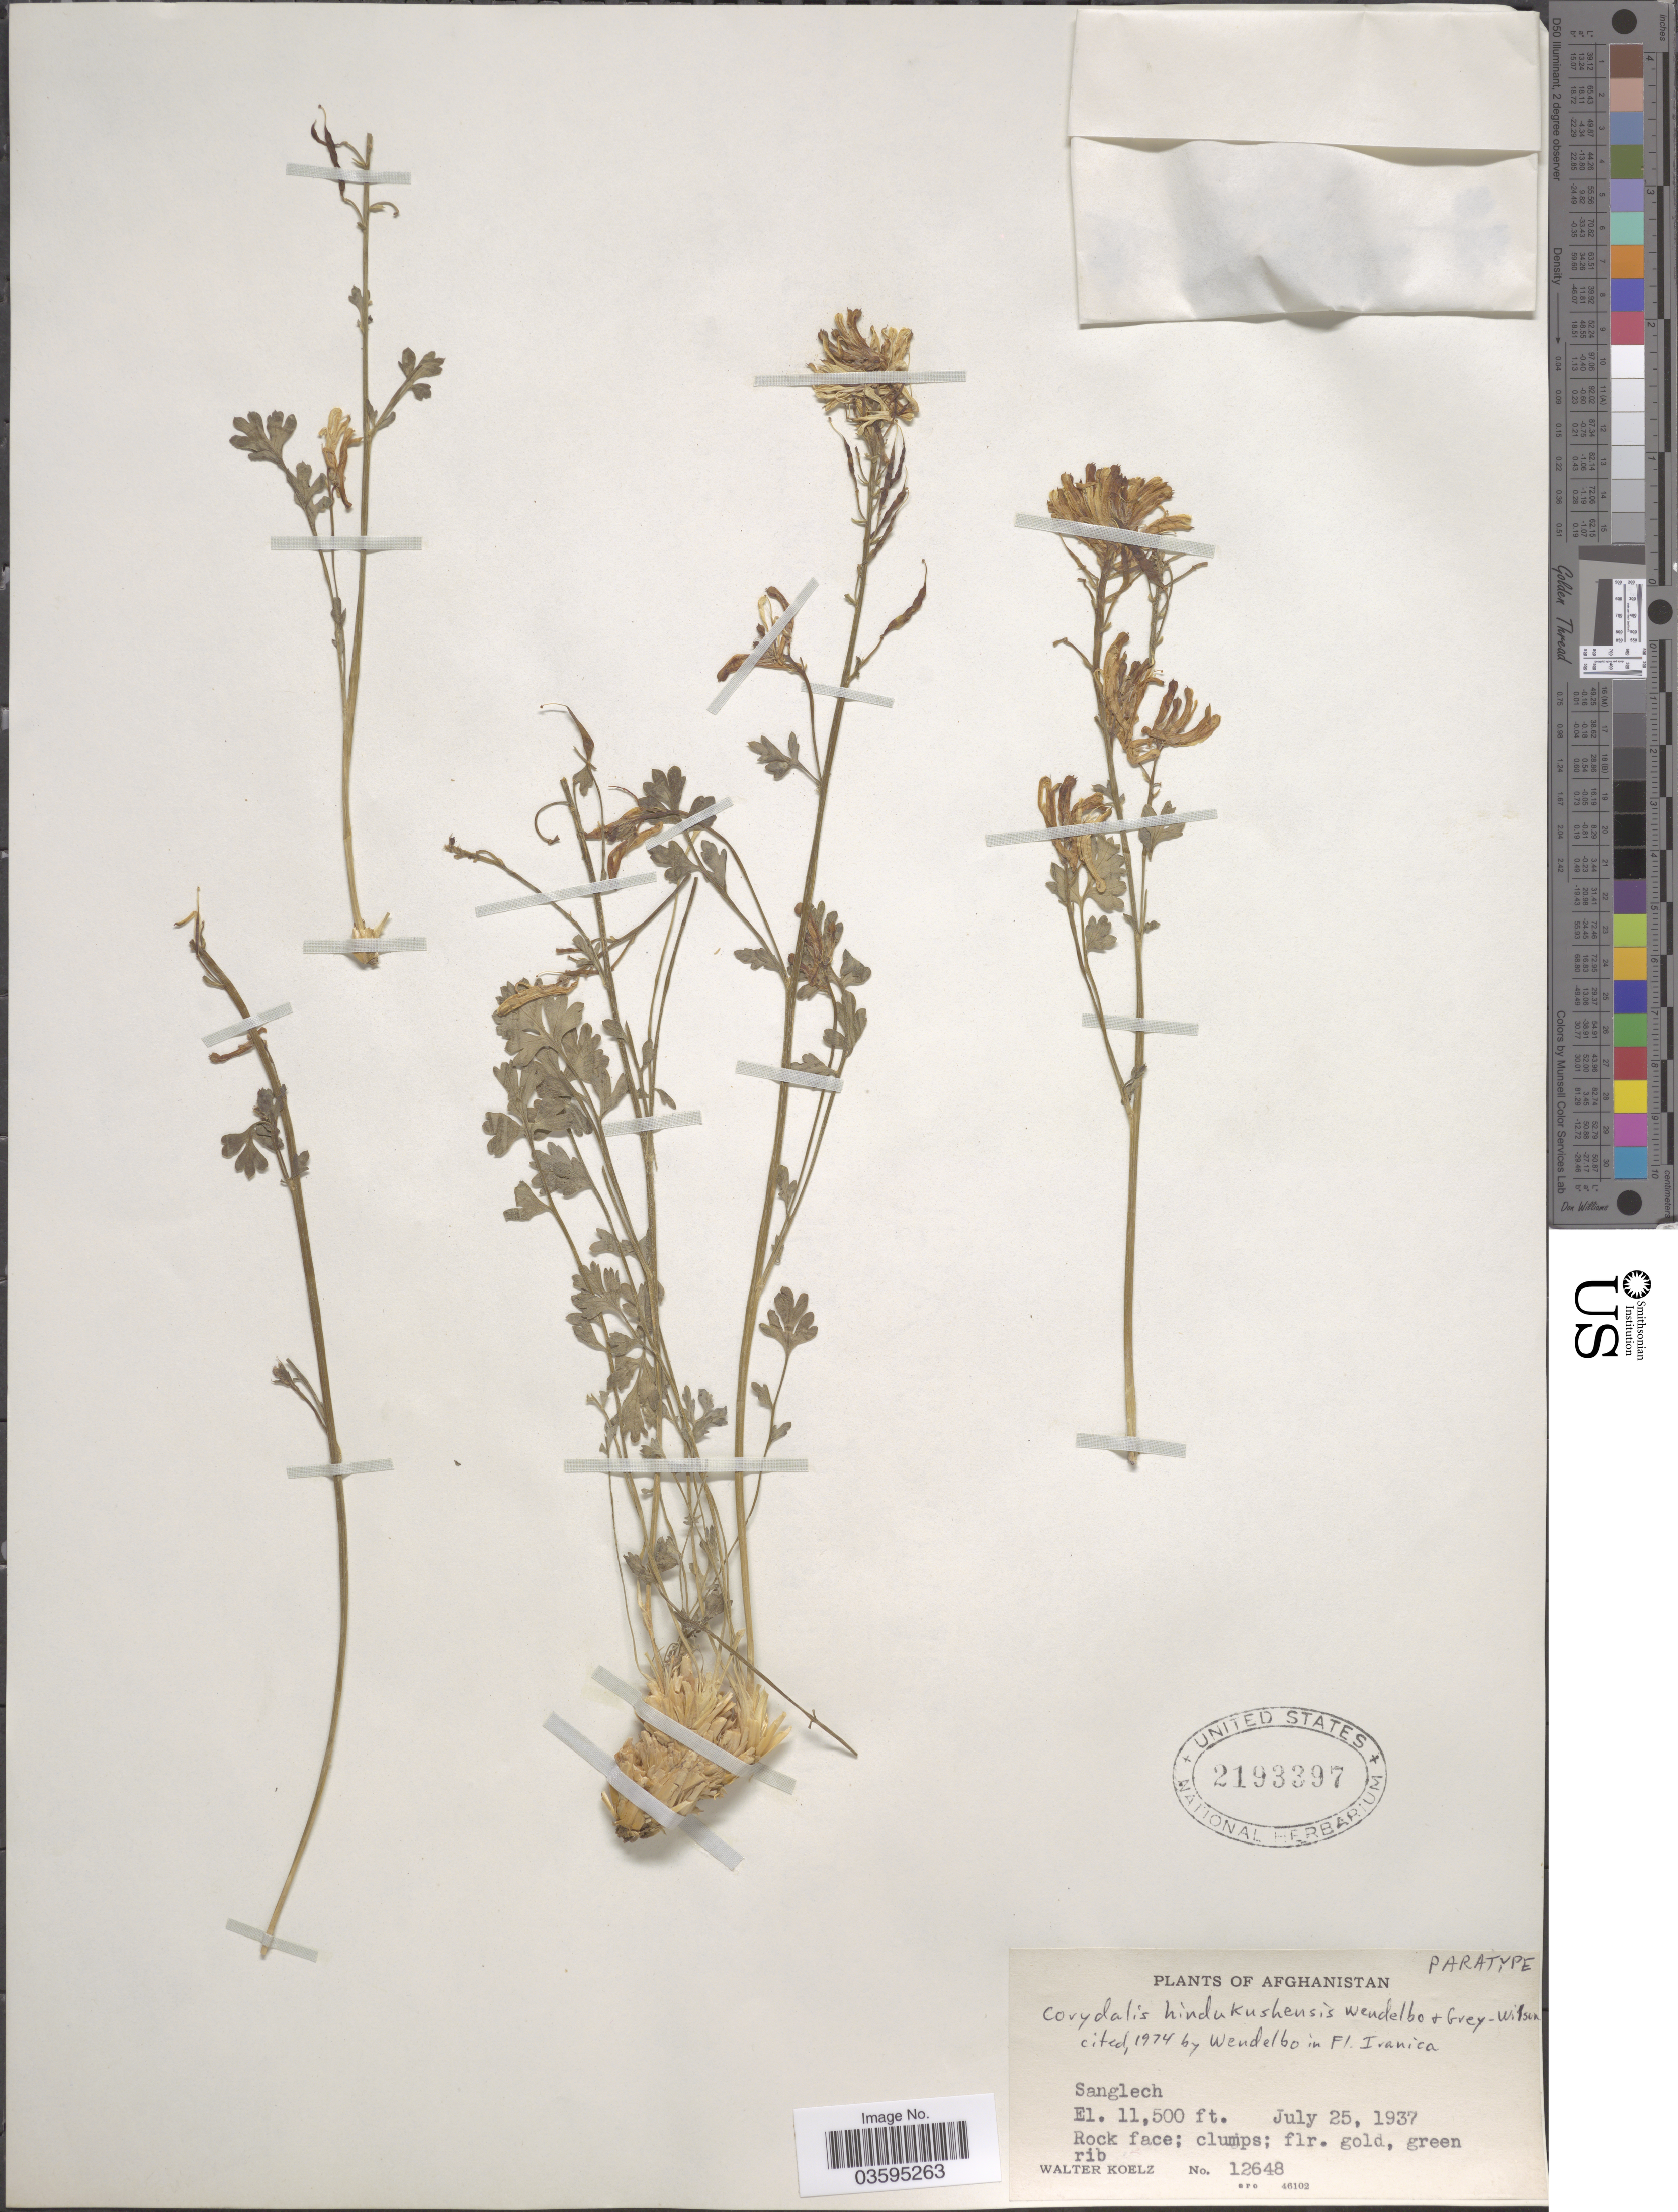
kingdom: Plantae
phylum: Tracheophyta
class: Magnoliopsida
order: Ranunculales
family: Papaveraceae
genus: Corydalis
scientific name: Corydalis hindukushensis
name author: Wendelbo & Grey-Wilson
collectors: W. N. Koelz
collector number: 12648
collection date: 1937-07-25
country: Afghanistan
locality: Sanglech.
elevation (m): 3505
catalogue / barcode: US 2193397